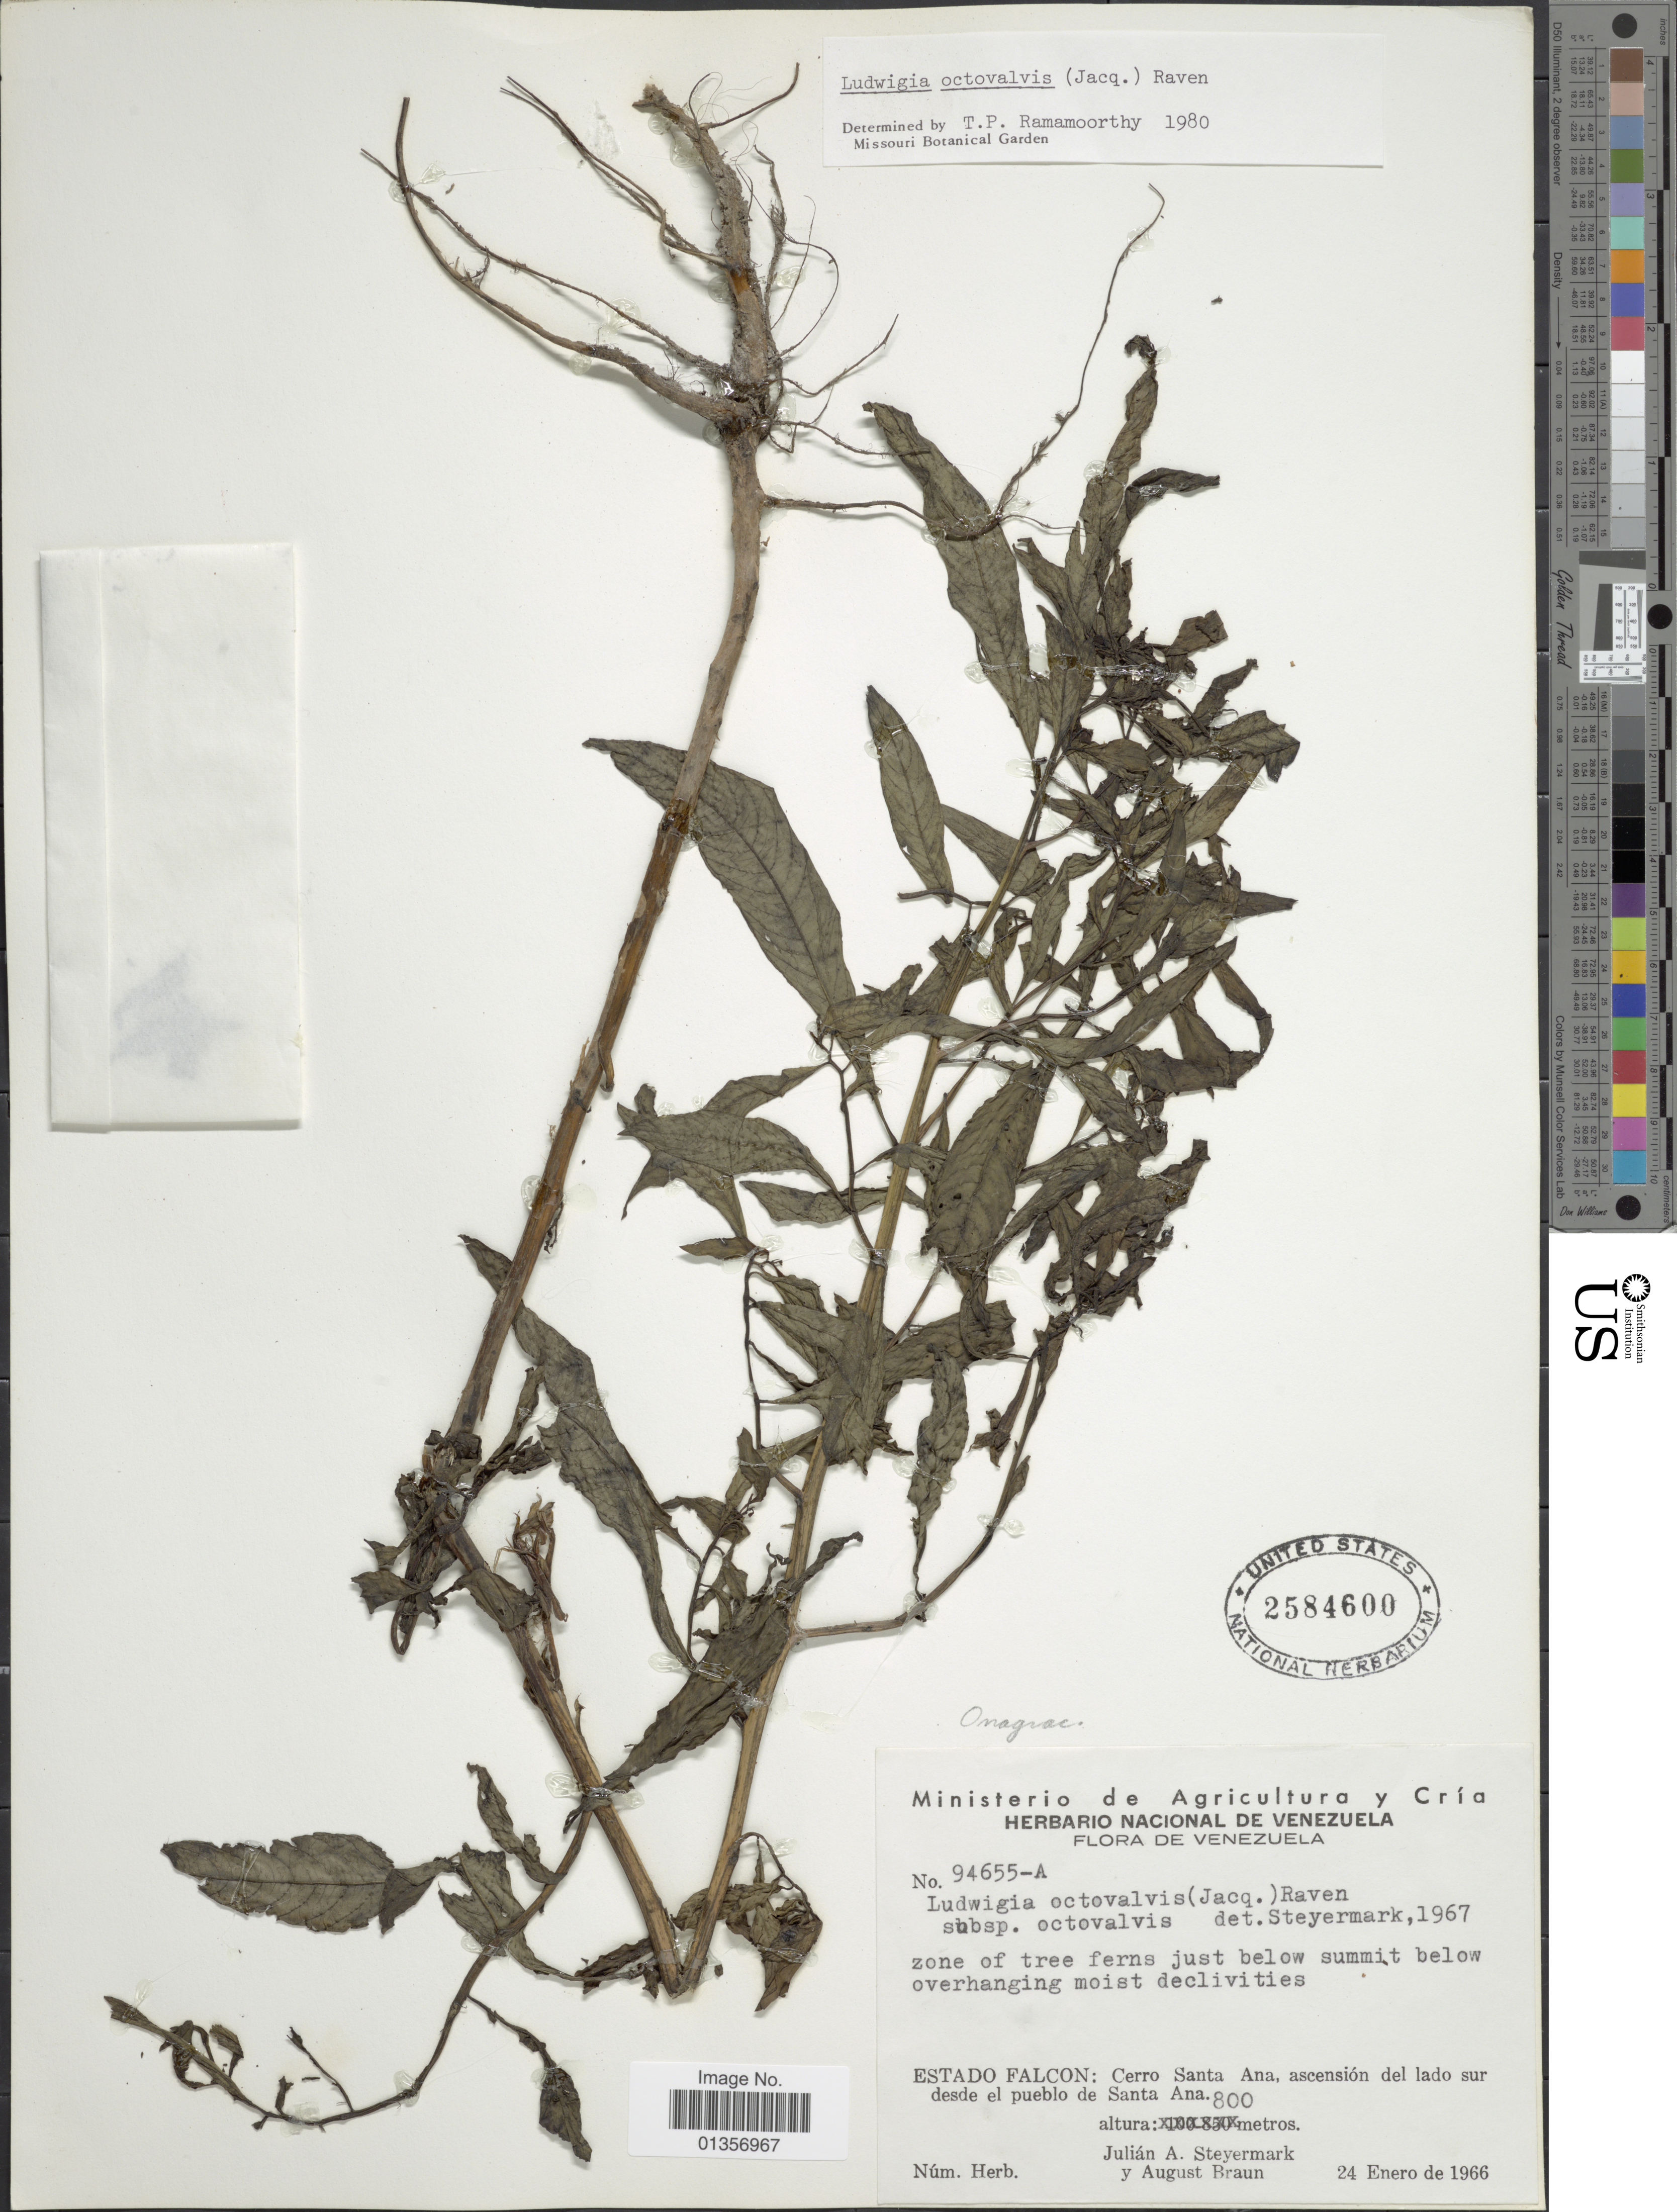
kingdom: Plantae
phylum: Tracheophyta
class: Magnoliopsida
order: Myrtales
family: Onagraceae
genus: Ludwigia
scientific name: Ludwigia octovalvis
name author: (Jacq.) P.H. Raven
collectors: J. Steyermark & A. Braun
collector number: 94655-A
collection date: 1966-01-24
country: Venezuela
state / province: Falcón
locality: Cerro Santa Ana, ascensión del lado sur desde el pueblo de Santa Ana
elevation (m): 800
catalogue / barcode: US 2584600